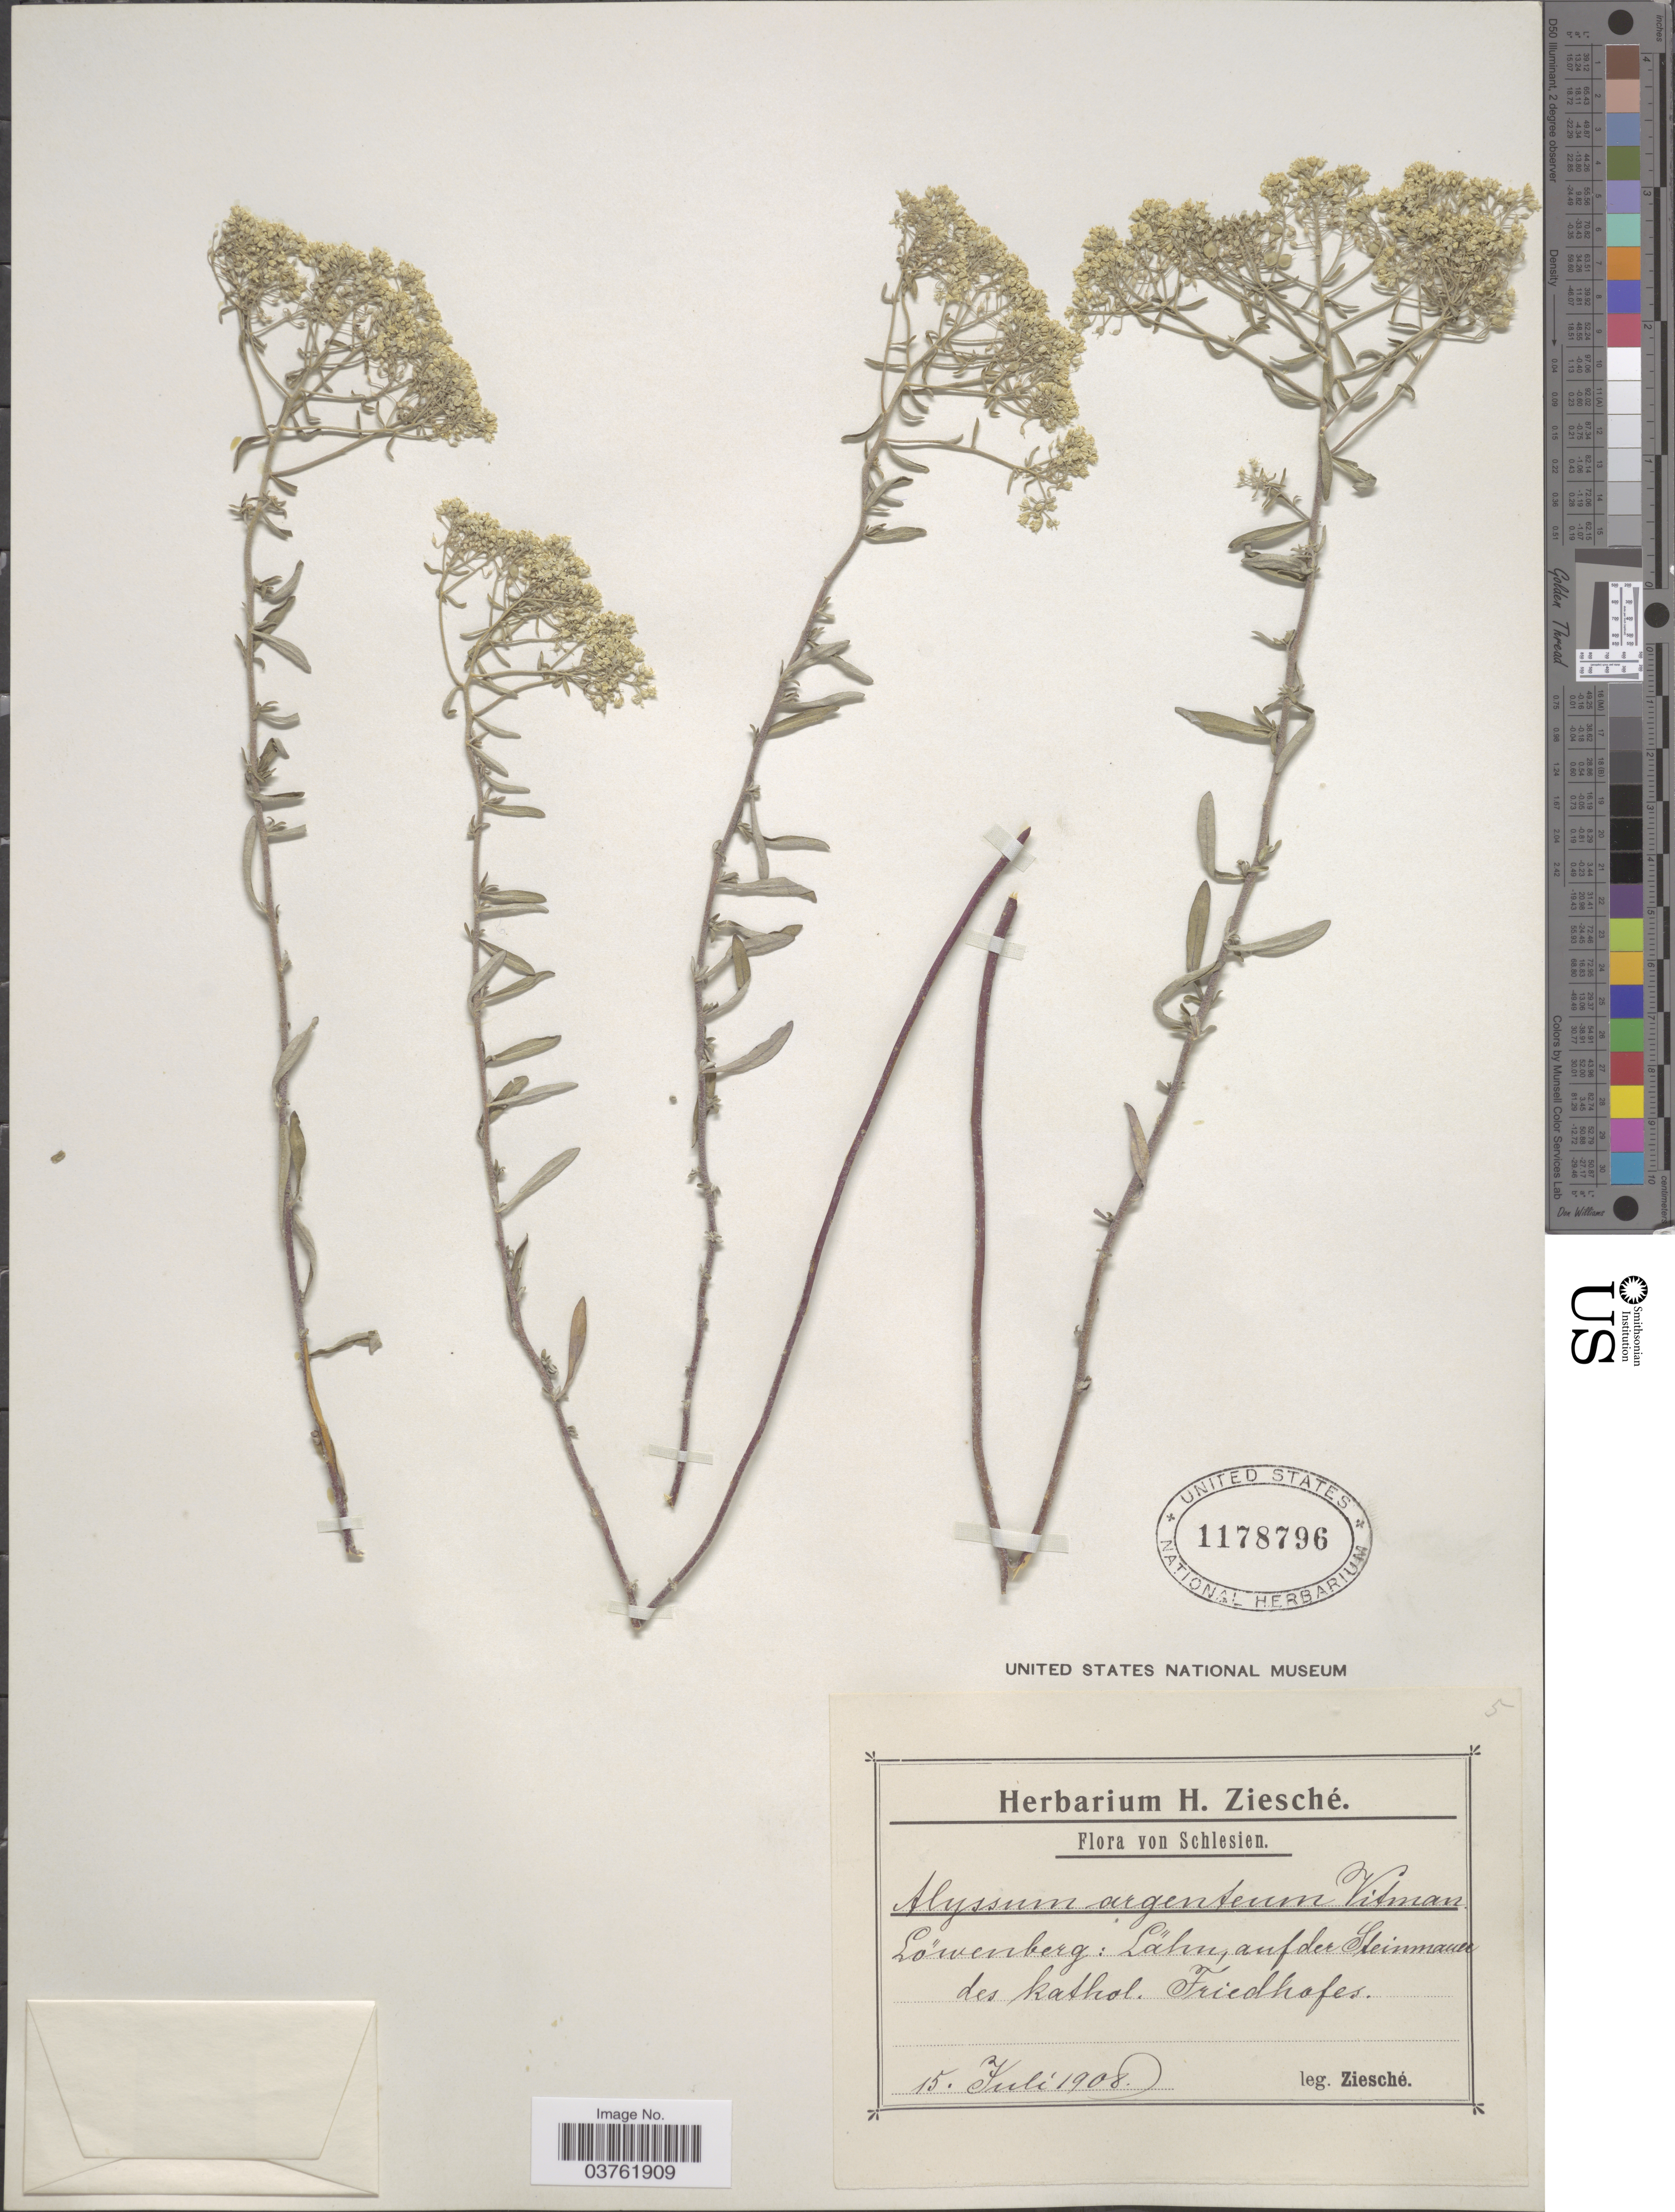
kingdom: Plantae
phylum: Tracheophyta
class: Magnoliopsida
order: Brassicales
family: Brassicaceae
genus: Alyssum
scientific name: Alyssum argenteum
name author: All.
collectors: Ziesché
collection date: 1908-07-15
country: Poland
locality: Schlesien. Löwenberg: Lähn, auf der Steinmauer des kathol. Friedhofes.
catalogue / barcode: US 1178796